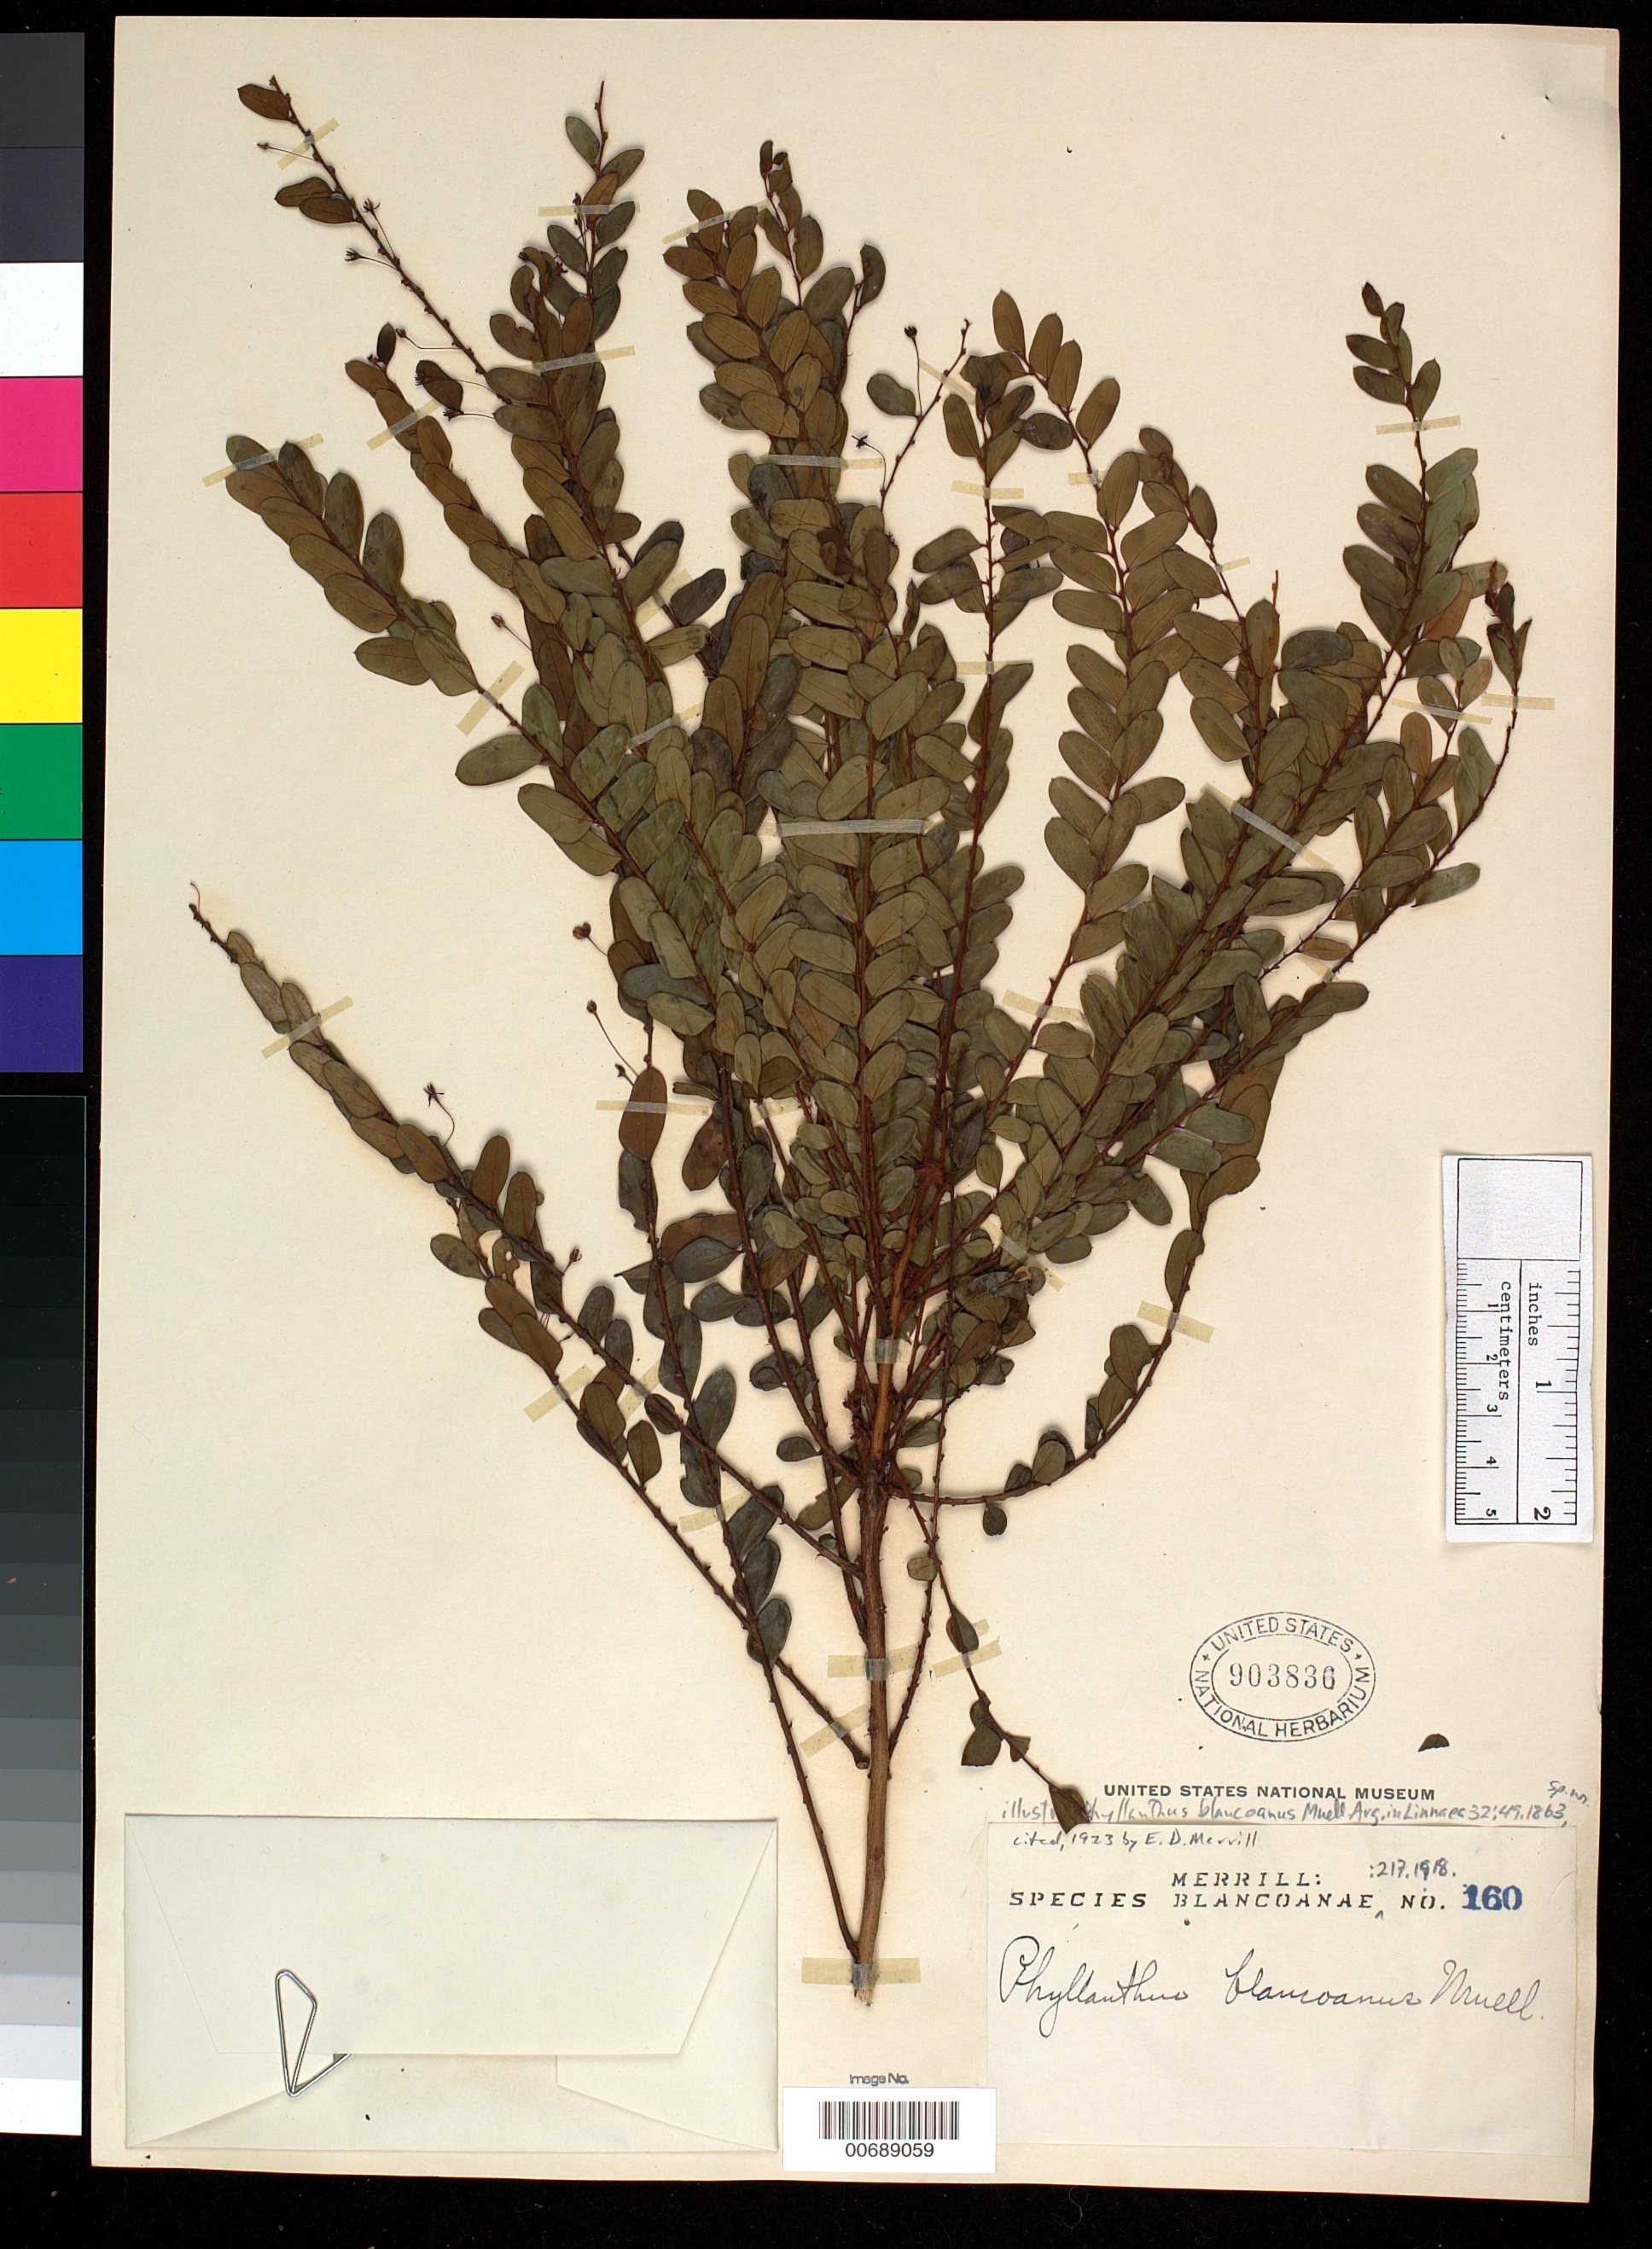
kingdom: Plantae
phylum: Tracheophyta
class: Magnoliopsida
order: Malpighiales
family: Phyllanthaceae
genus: Phyllanthus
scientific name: Phyllanthus blancoanus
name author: Müll. Arg.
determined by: Merrill, Elmer D.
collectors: E. D. Merrill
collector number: Sp. Blancoan. 0160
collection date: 1914-11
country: Philippines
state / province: Calabarzon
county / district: Rizal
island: Luzon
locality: Bosoboso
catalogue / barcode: US 903836